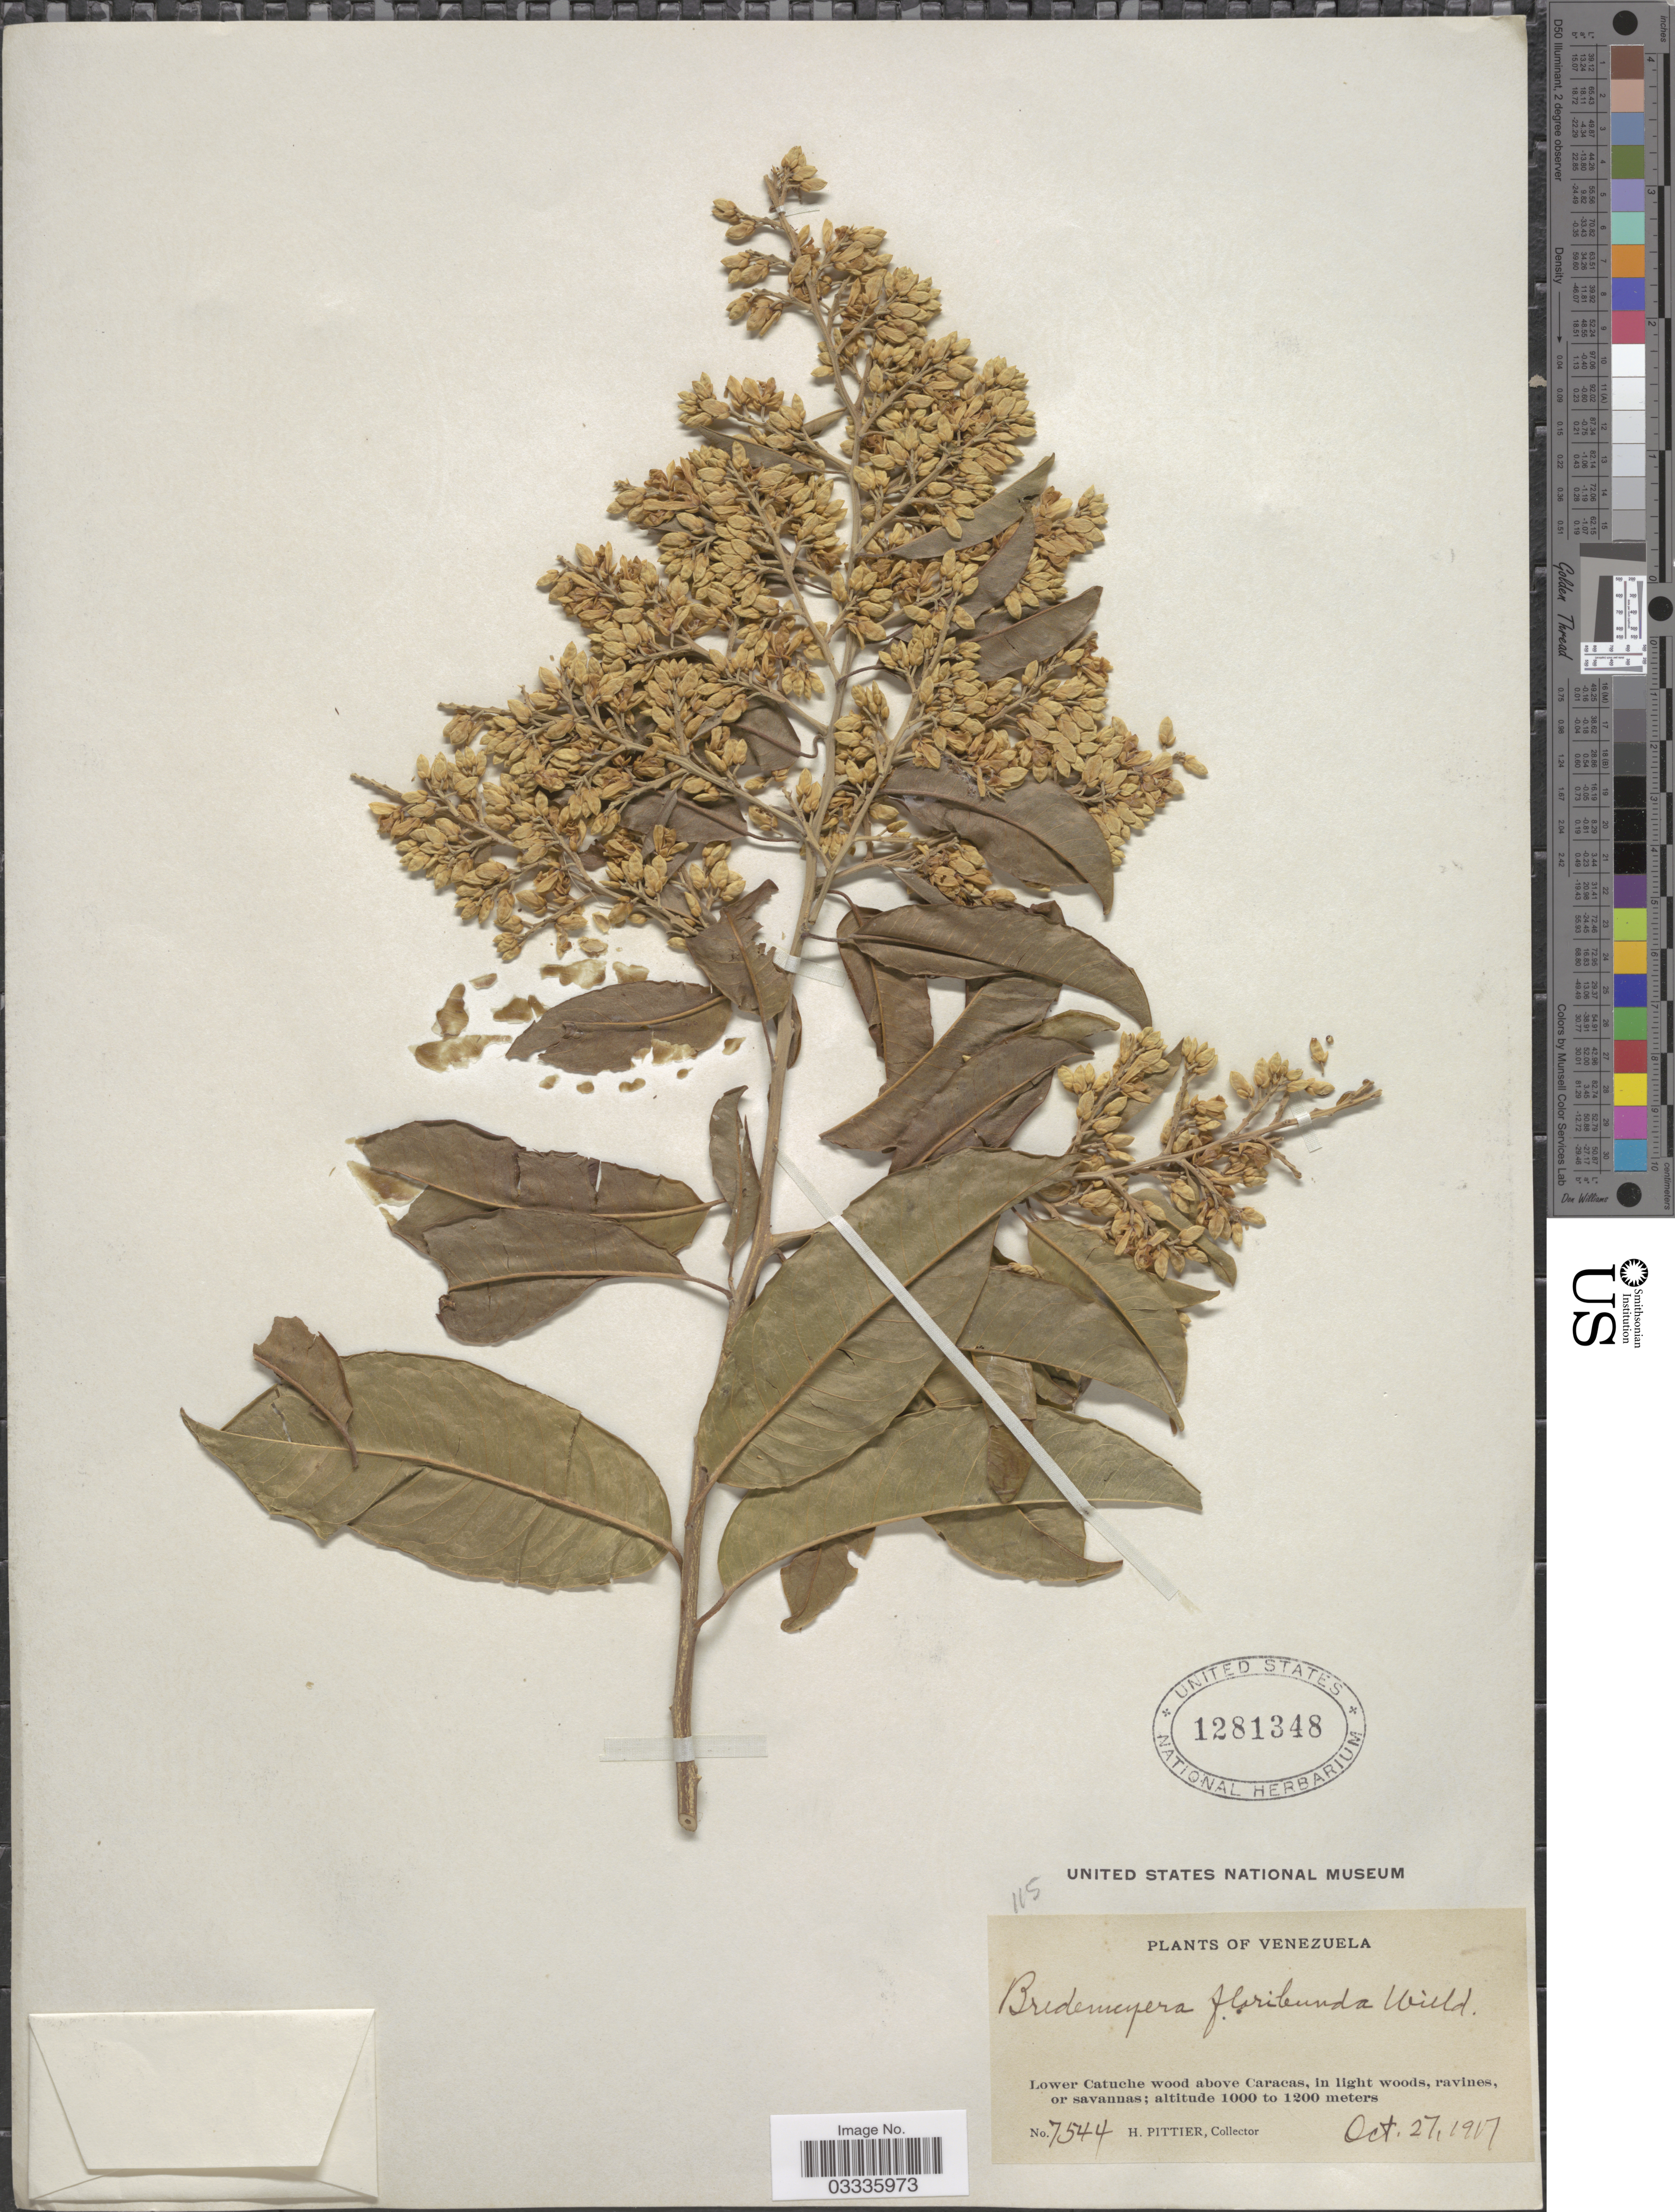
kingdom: Plantae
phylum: Tracheophyta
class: Magnoliopsida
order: Fabales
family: Polygalaceae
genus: Bredemeyera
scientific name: Bredemeyera floribunda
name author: Willd.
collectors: H. F. Pittier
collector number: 7544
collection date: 1917-10-27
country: Venezuela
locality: Lower Catuche wood above Caracas.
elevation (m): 1000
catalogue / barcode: US 1281348